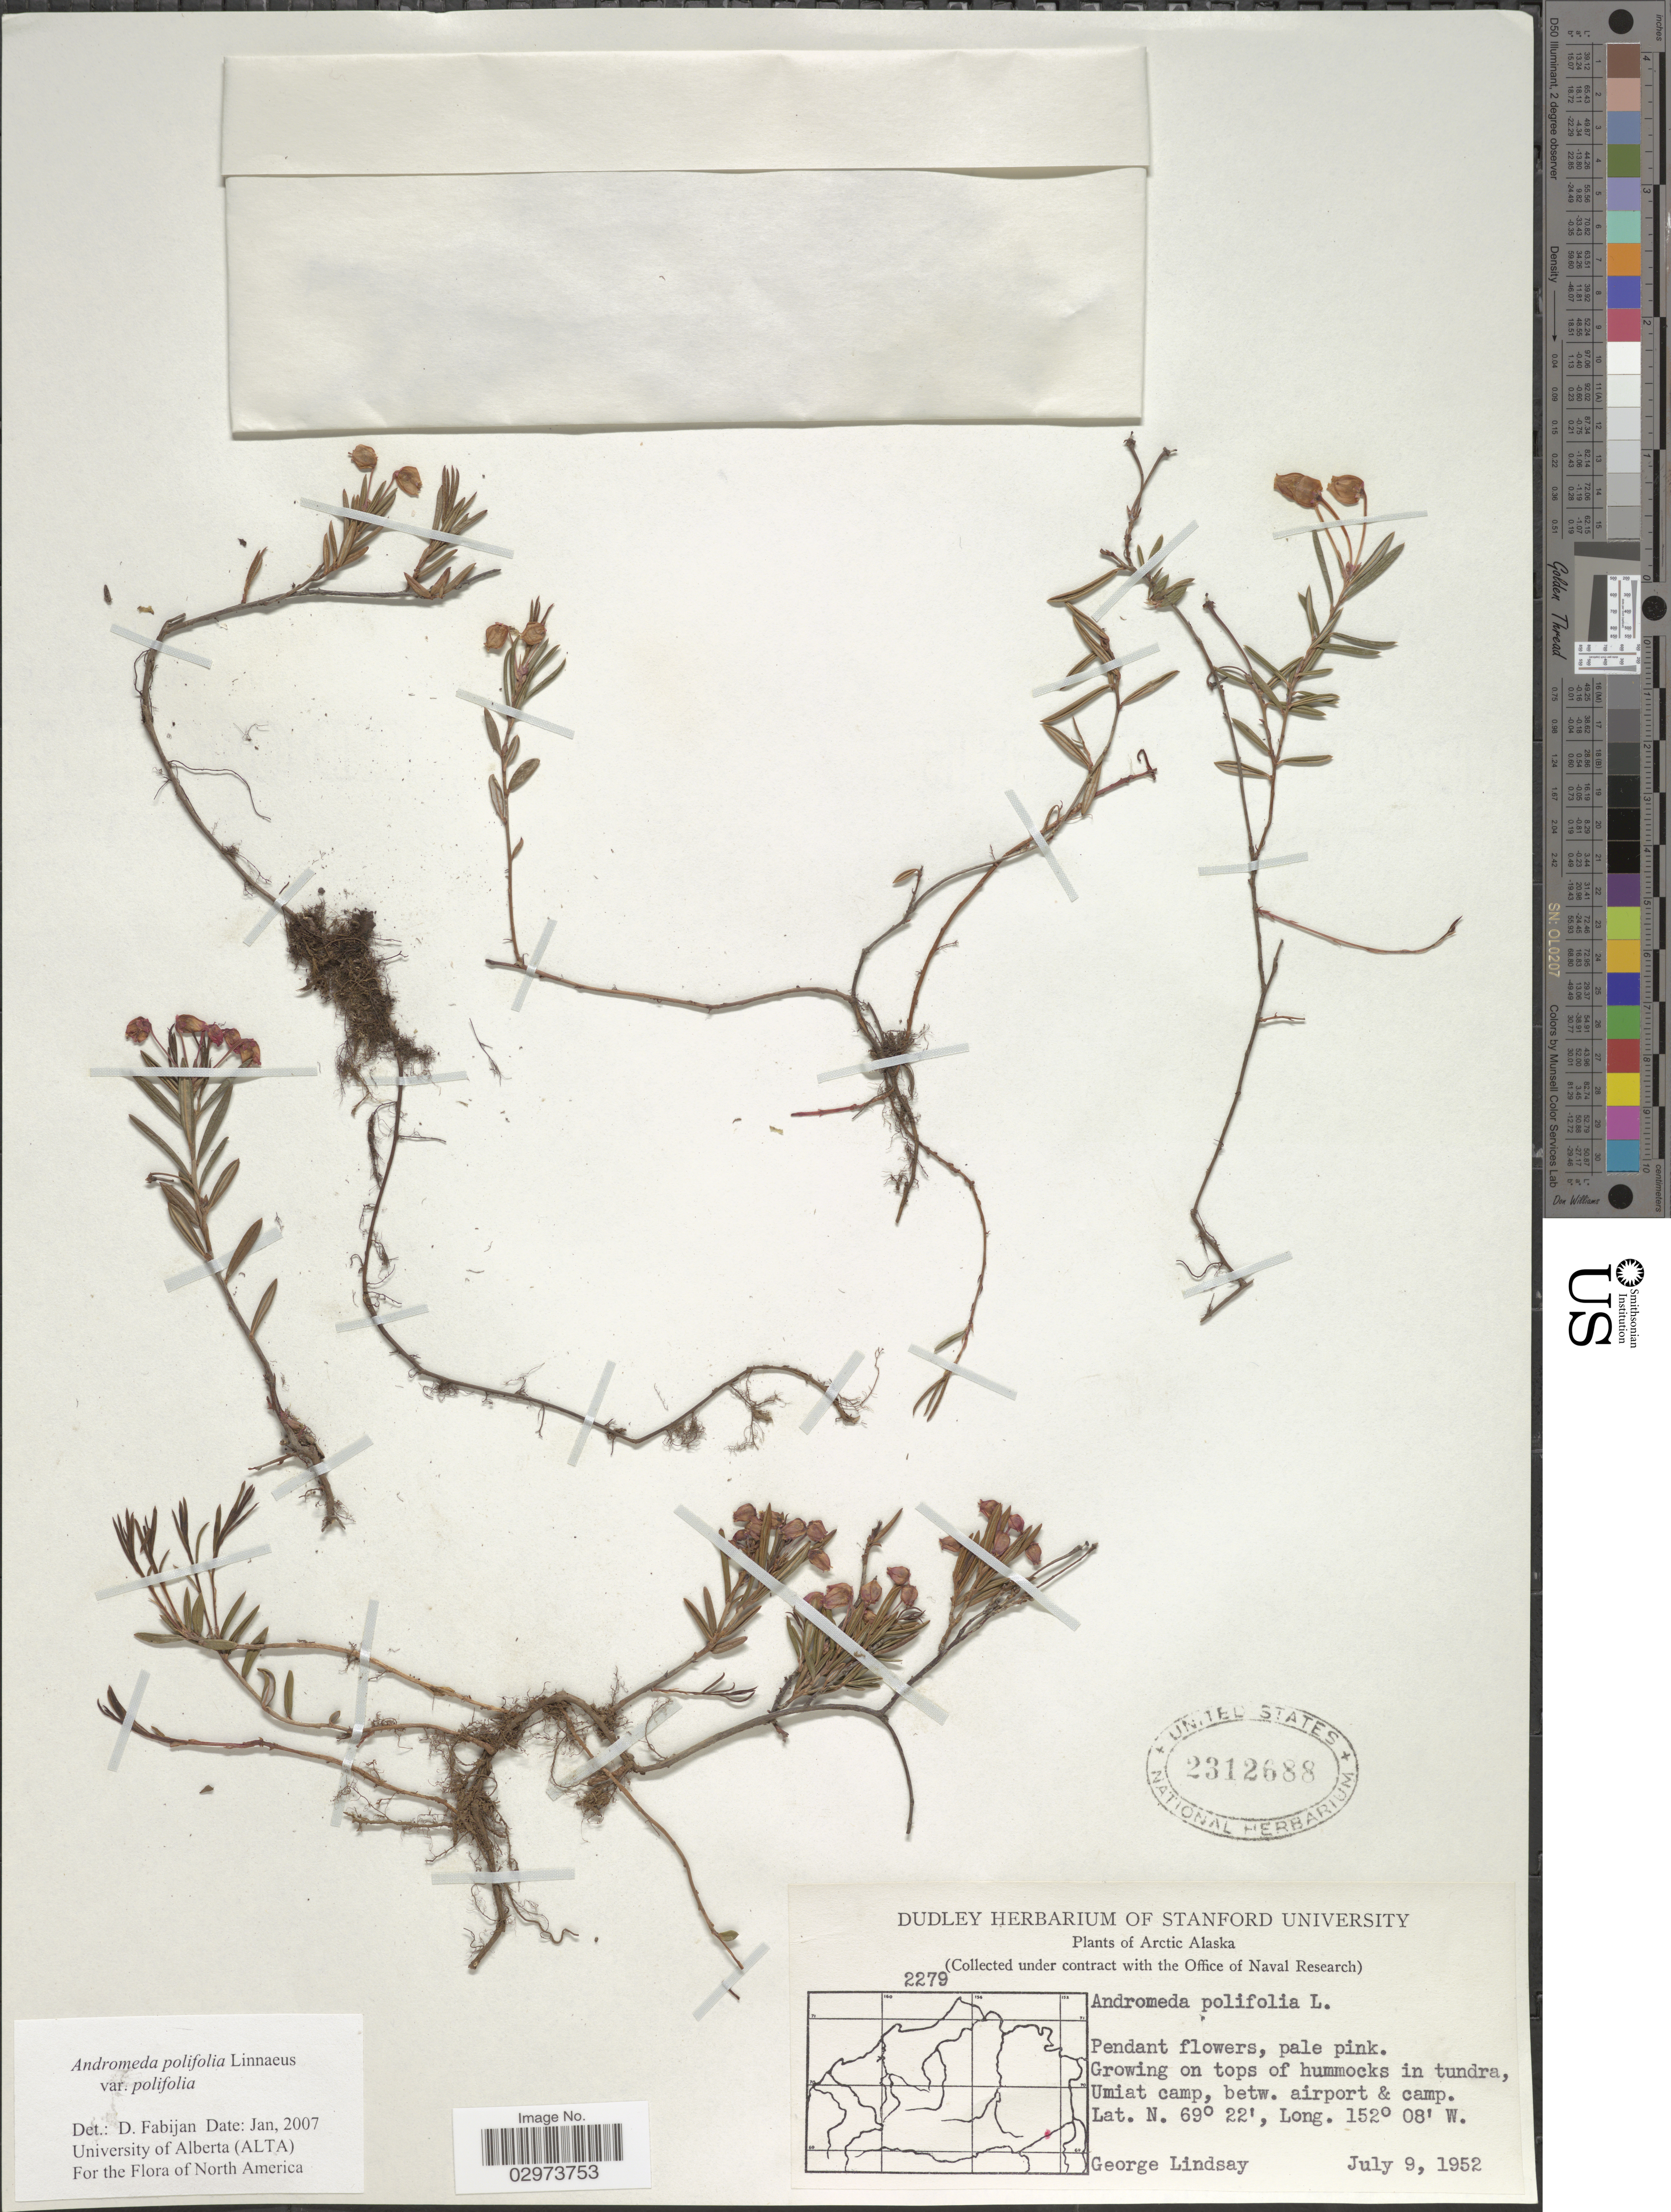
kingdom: Plantae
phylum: Tracheophyta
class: Magnoliopsida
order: Ericales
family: Ericaceae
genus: Andromeda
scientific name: Andromeda polifolia var. polifolia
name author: L.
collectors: G. Lindsay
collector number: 2279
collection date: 1952-07-09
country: United States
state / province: Alaska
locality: Arctic Alaska. Umiat camp, betw. airport & camp.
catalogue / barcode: US 2312688